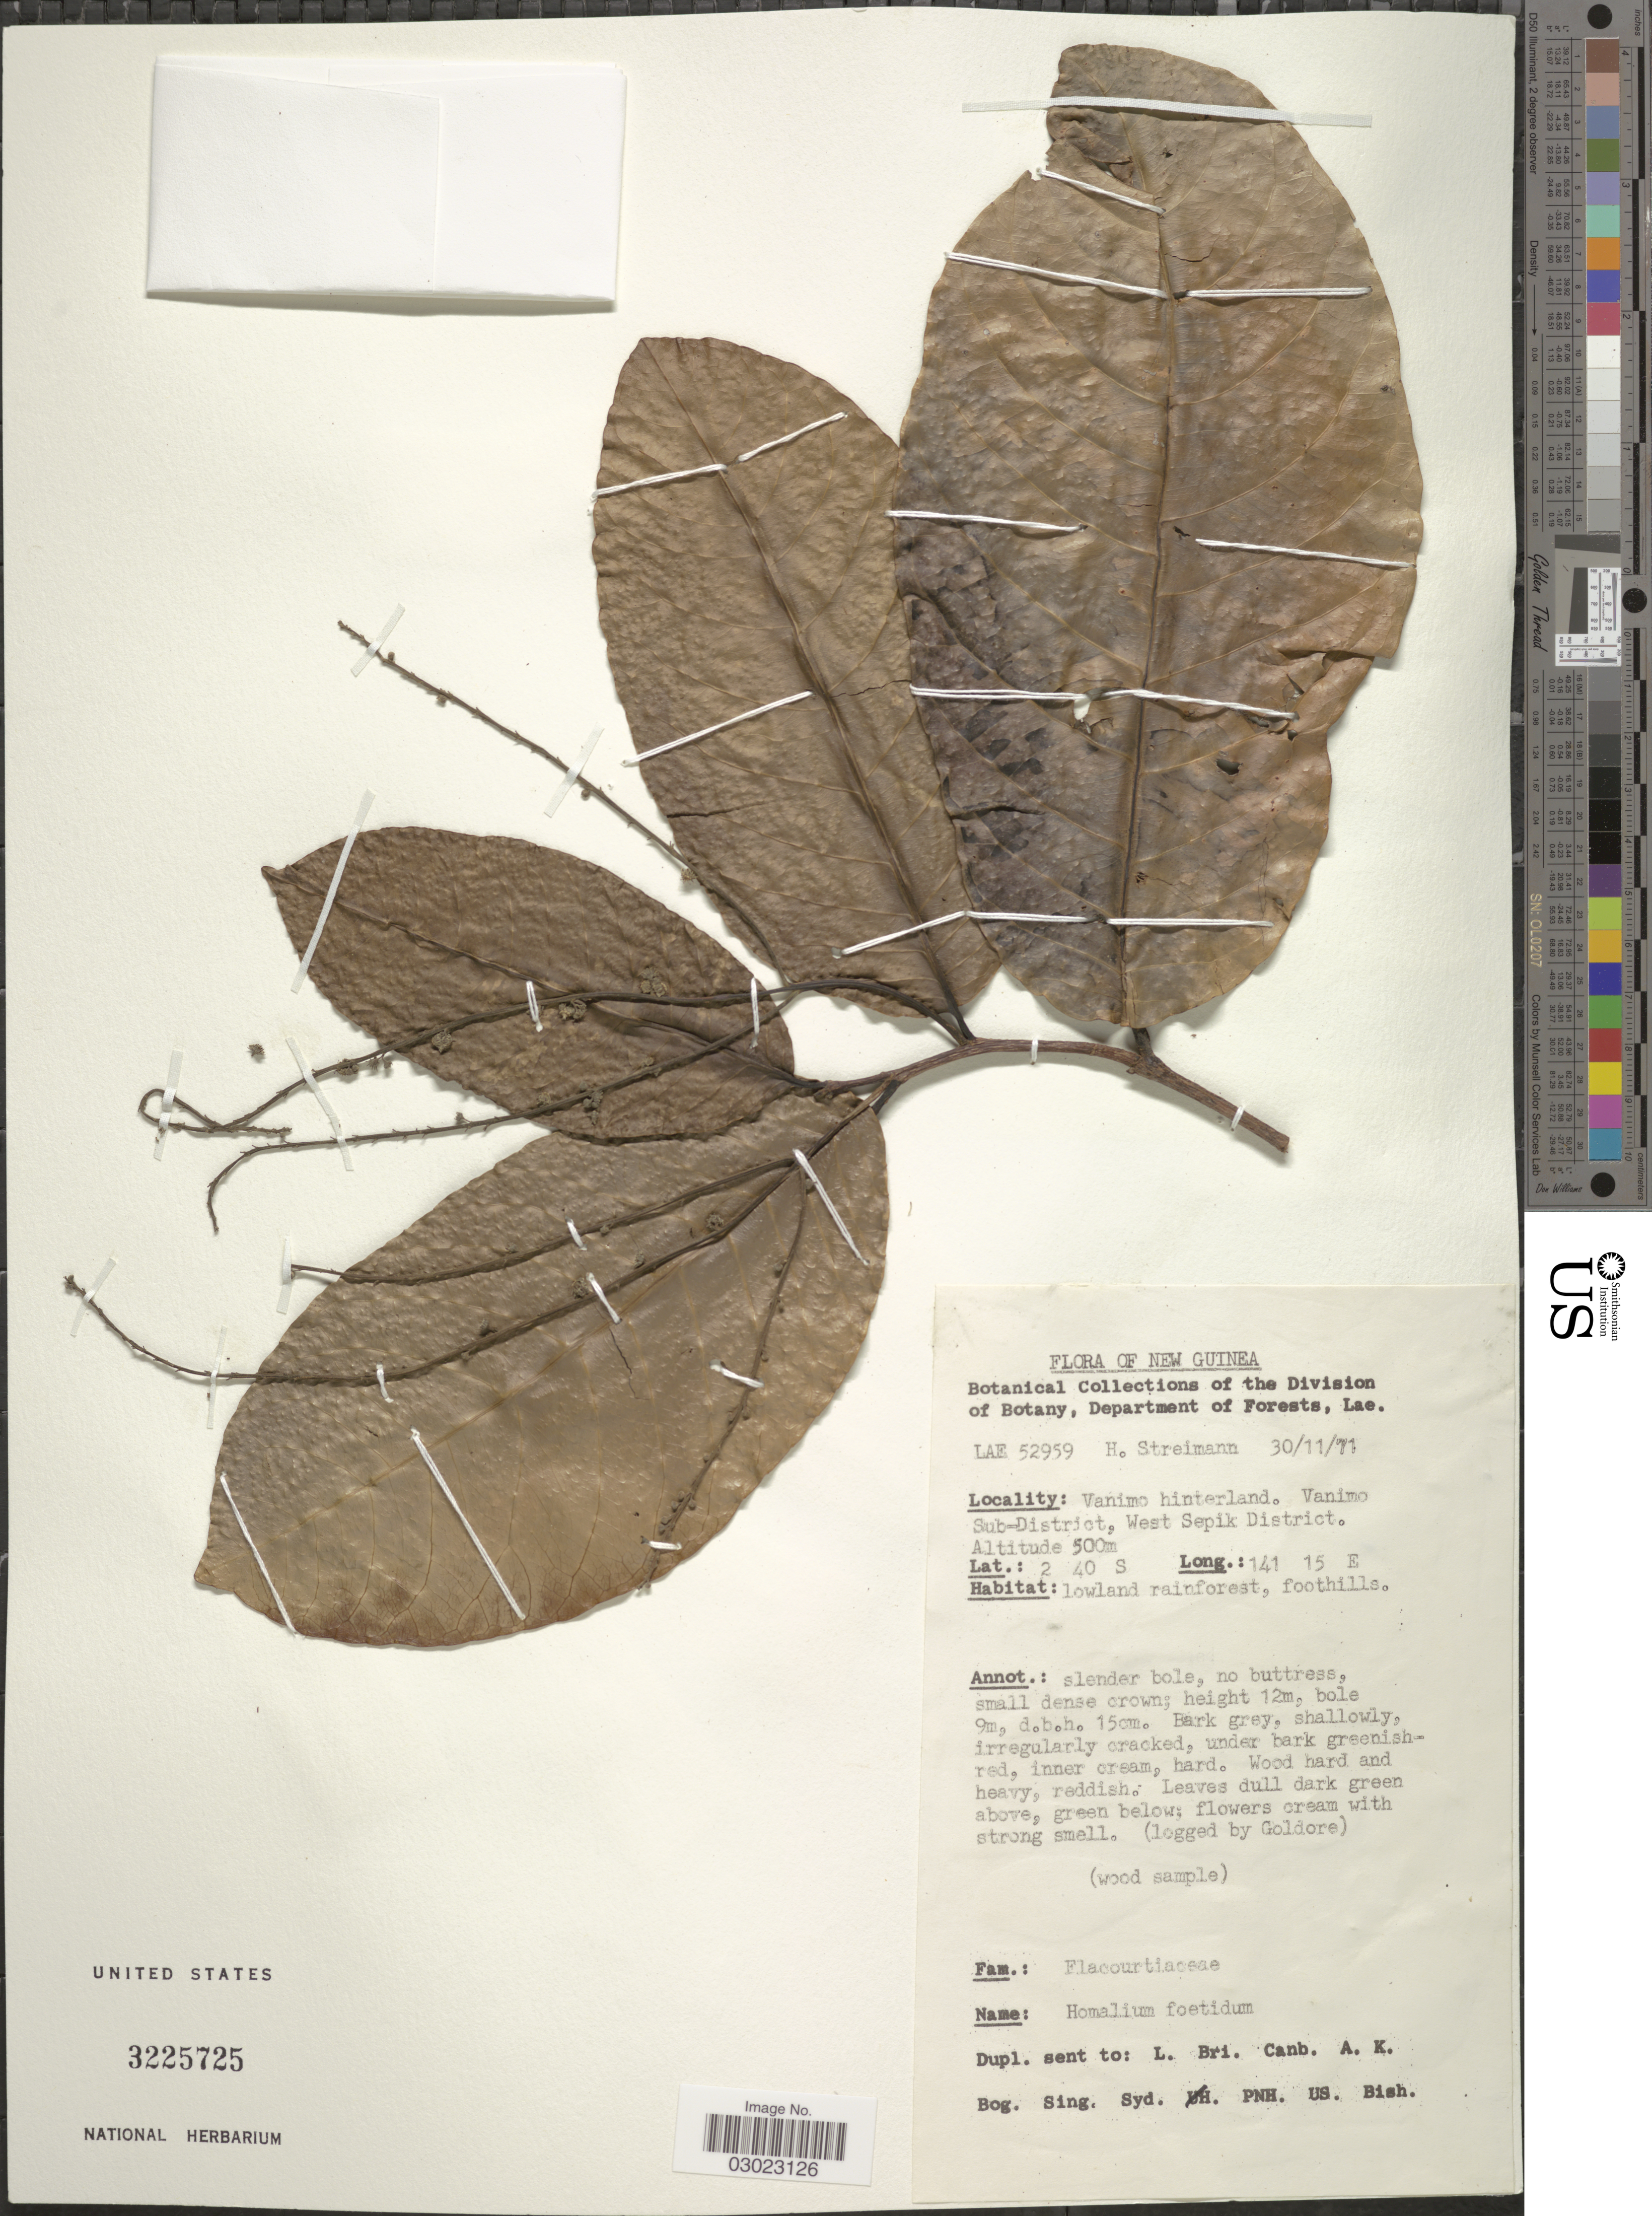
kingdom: Plantae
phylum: Tracheophyta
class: Magnoliopsida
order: Malpighiales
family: Salicaceae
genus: Homalium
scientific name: Homalium foetidum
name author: (Roxb.) Benth.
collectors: H. Streimann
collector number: LAE52959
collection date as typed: Transcribed d/m/y: 30/11/71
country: Papua New Guinea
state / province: Sandaun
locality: Vanimo hinterland. Vanimo Sub-District, West Sepik District. New Guinea.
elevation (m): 500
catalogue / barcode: US 3225725